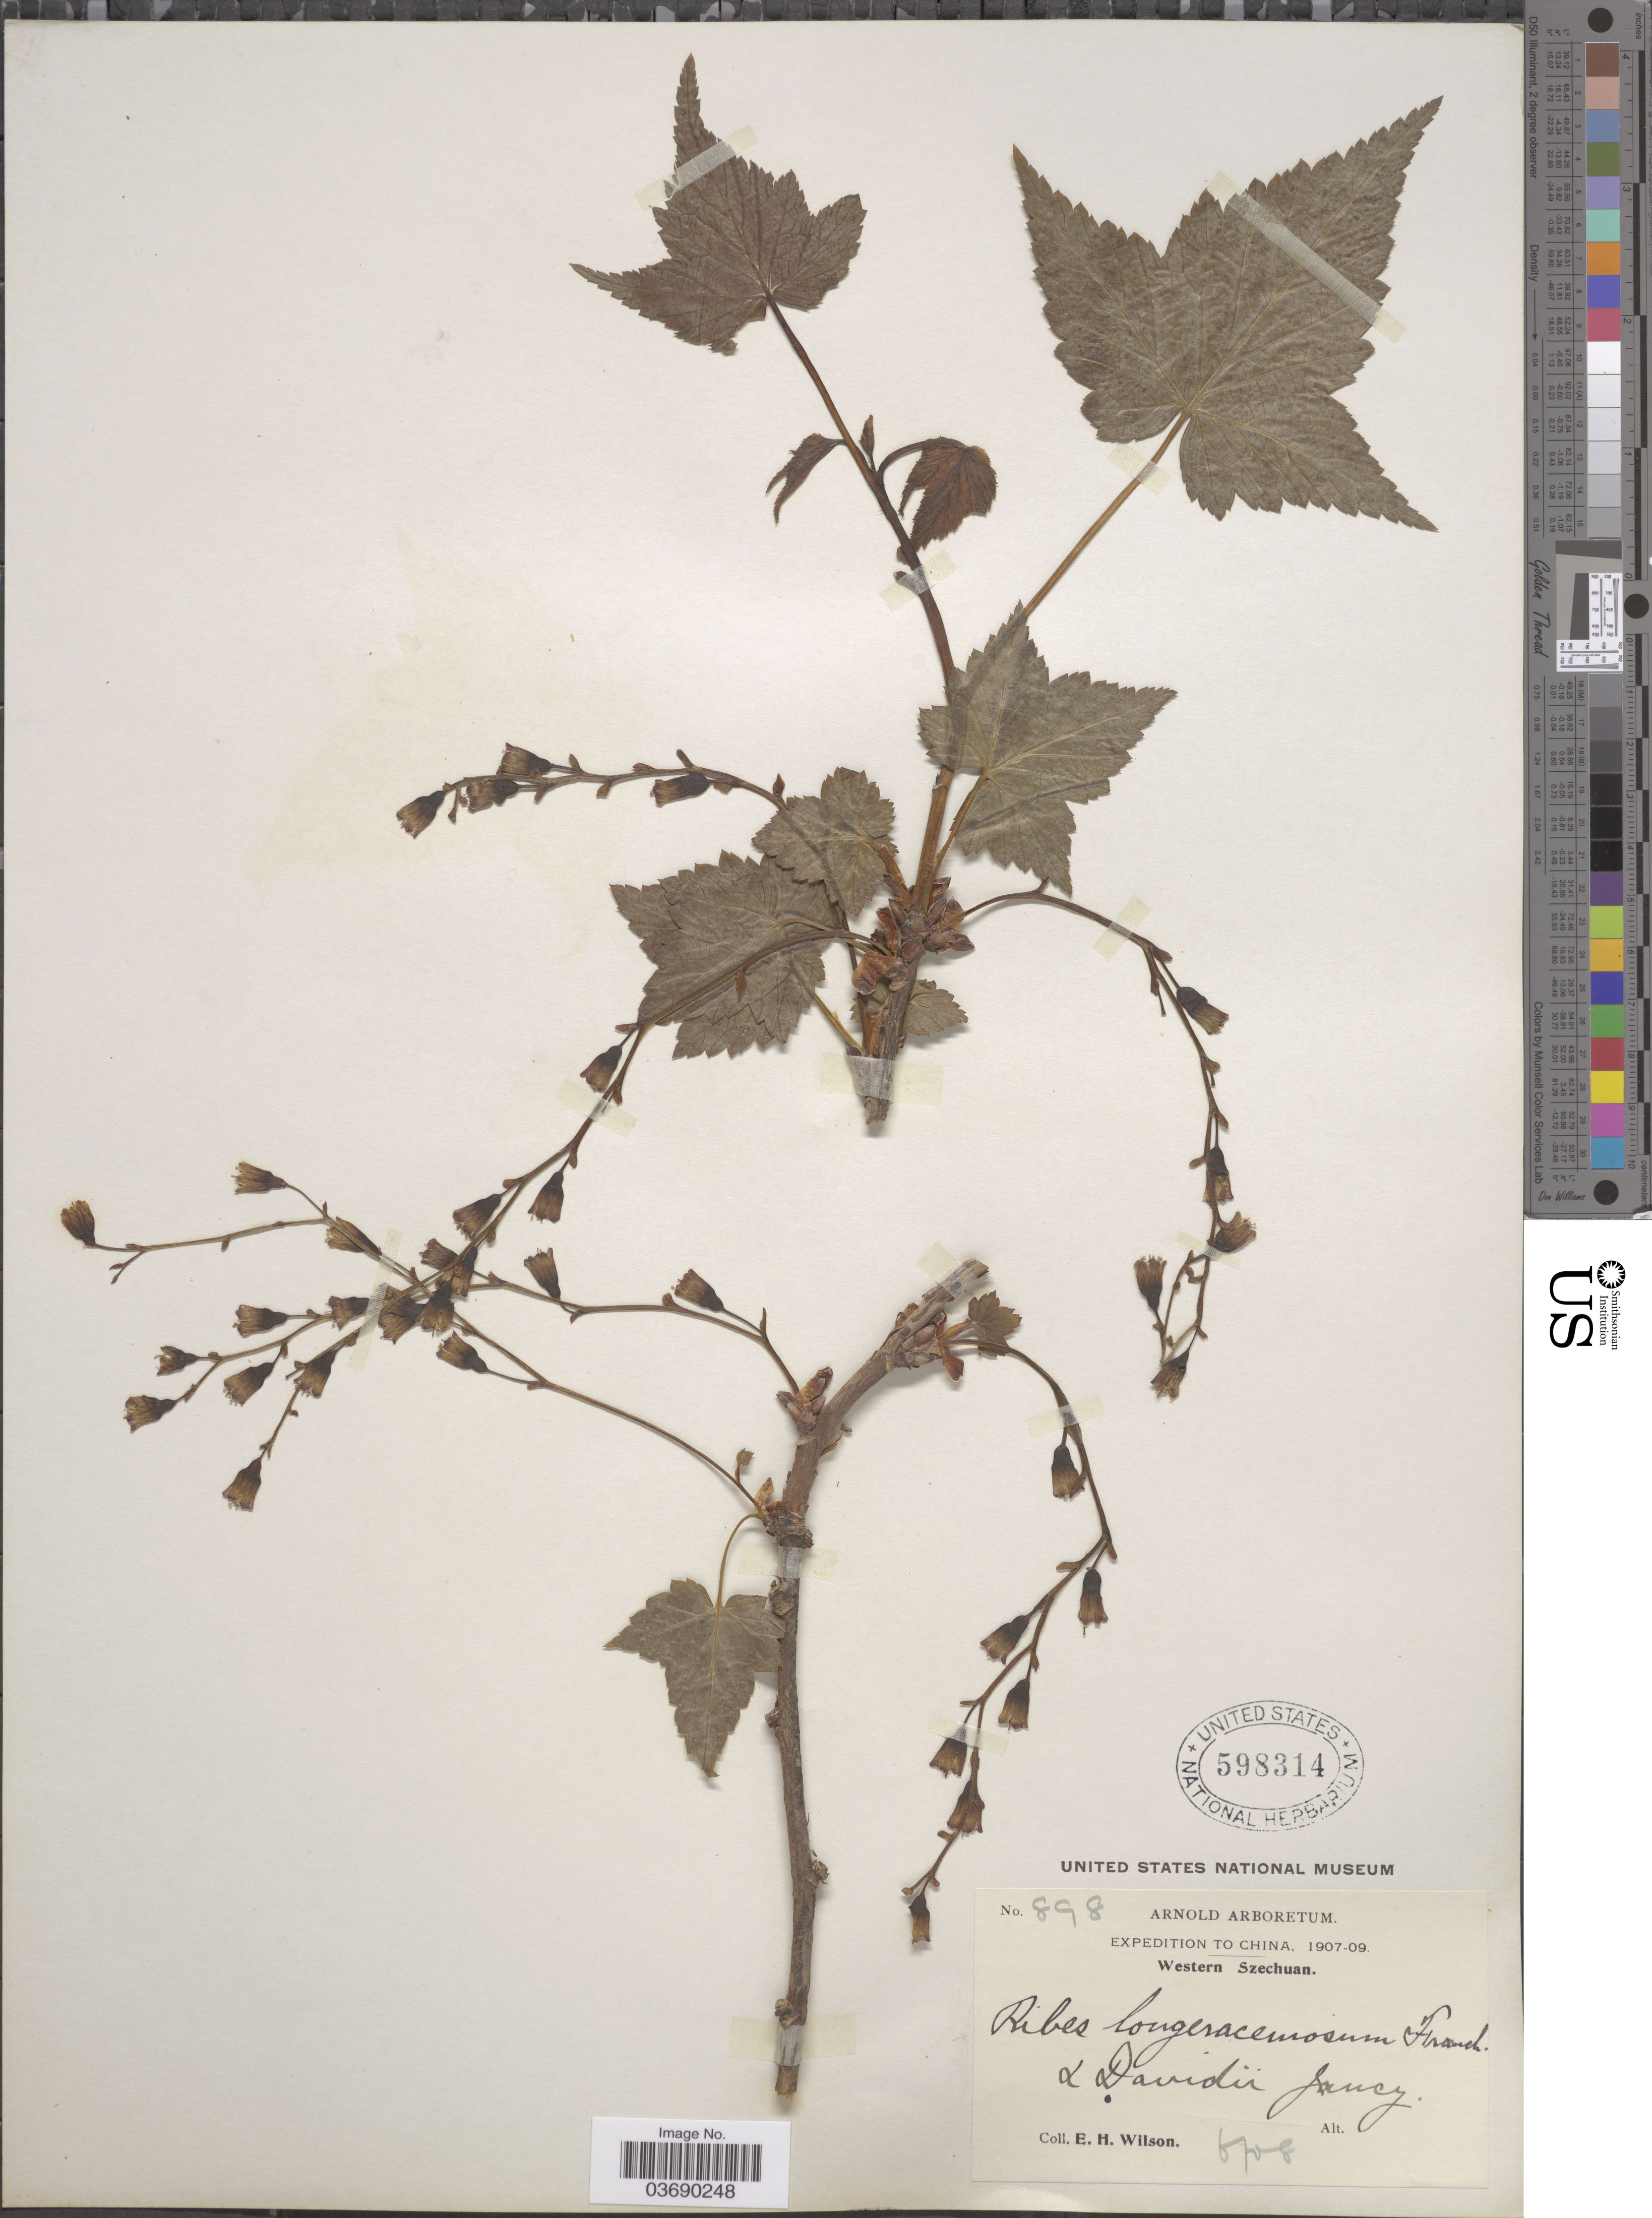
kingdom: Plantae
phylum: Tracheophyta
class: Magnoliopsida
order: Saxifragales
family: Grossulariaceae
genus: Ribes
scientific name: Ribes longeracemosum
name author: Franch.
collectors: E. Wilson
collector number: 898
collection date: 1908-06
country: China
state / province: Sichuan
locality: Western Szechuan.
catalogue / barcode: US 598314